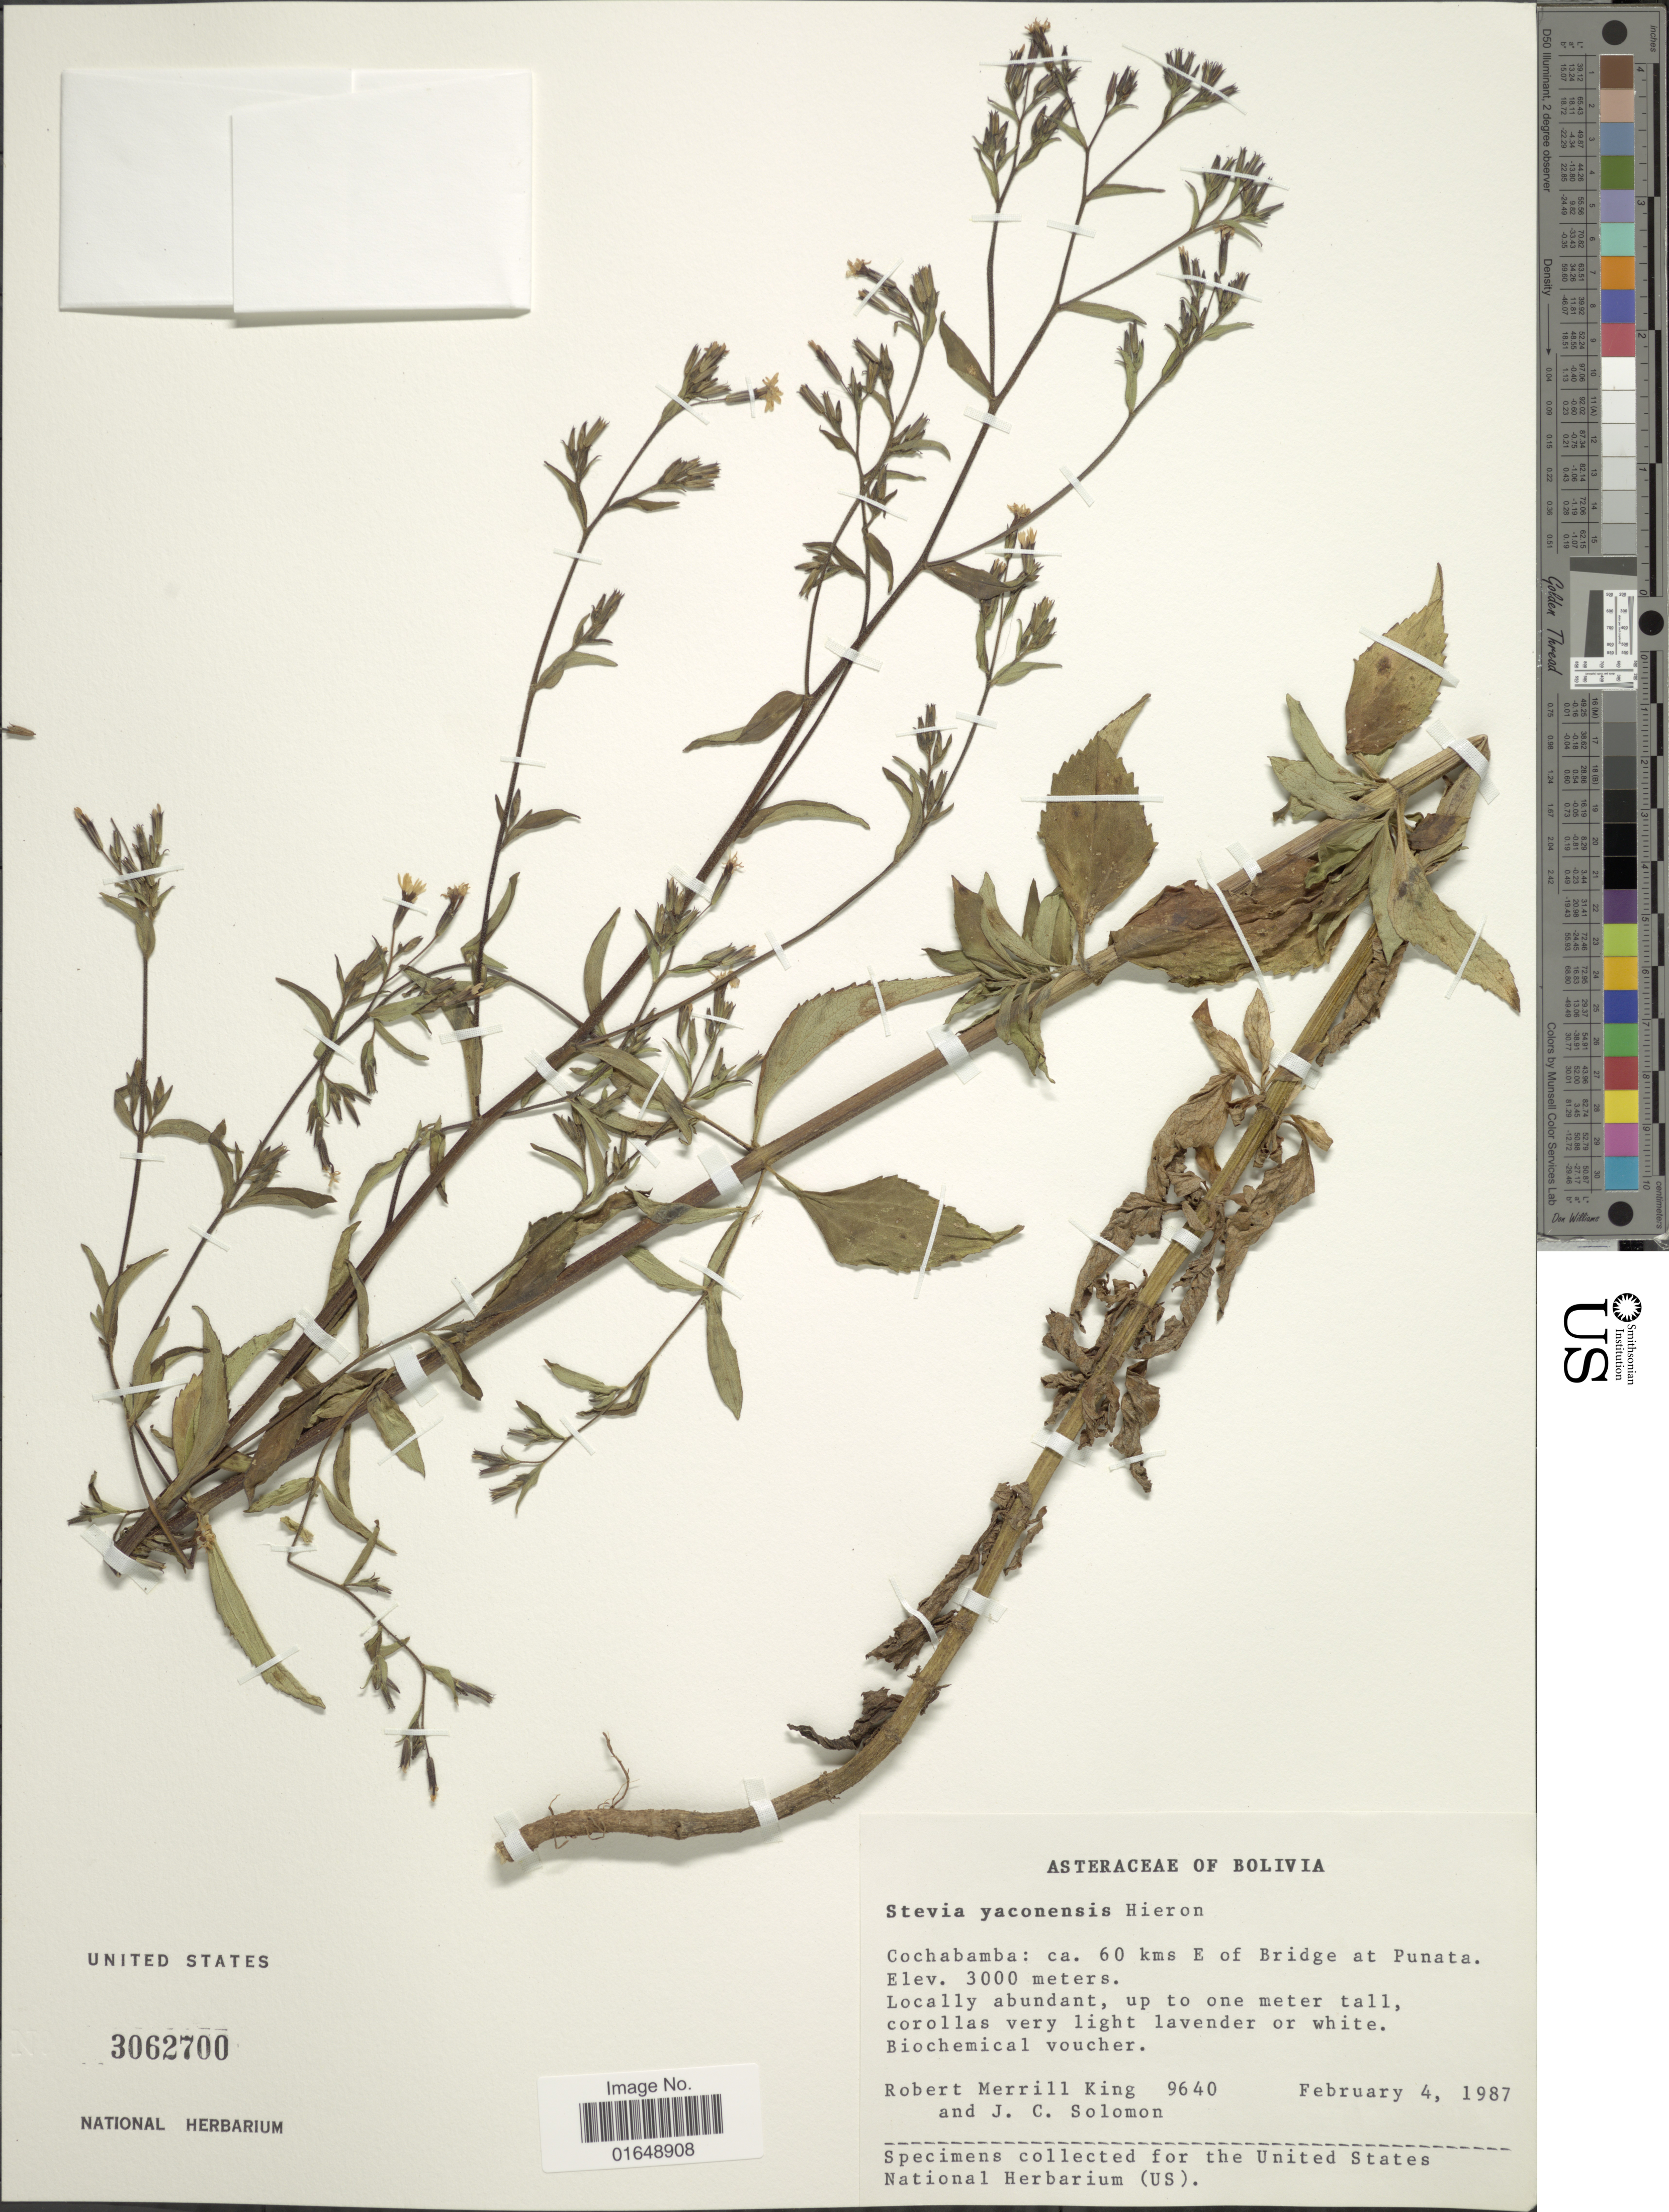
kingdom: Plantae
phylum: Tracheophyta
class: Magnoliopsida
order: Asterales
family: Asteraceae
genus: Stevia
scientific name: Stevia yaconensis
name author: Hieron.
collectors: R. M. King & J. C. Solomon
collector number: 9640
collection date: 1987-02-04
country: Bolivia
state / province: Cochabamba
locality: Cochabamba: ca. 0 kms E of Bridge at Punata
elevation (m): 3000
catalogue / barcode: US 3062700